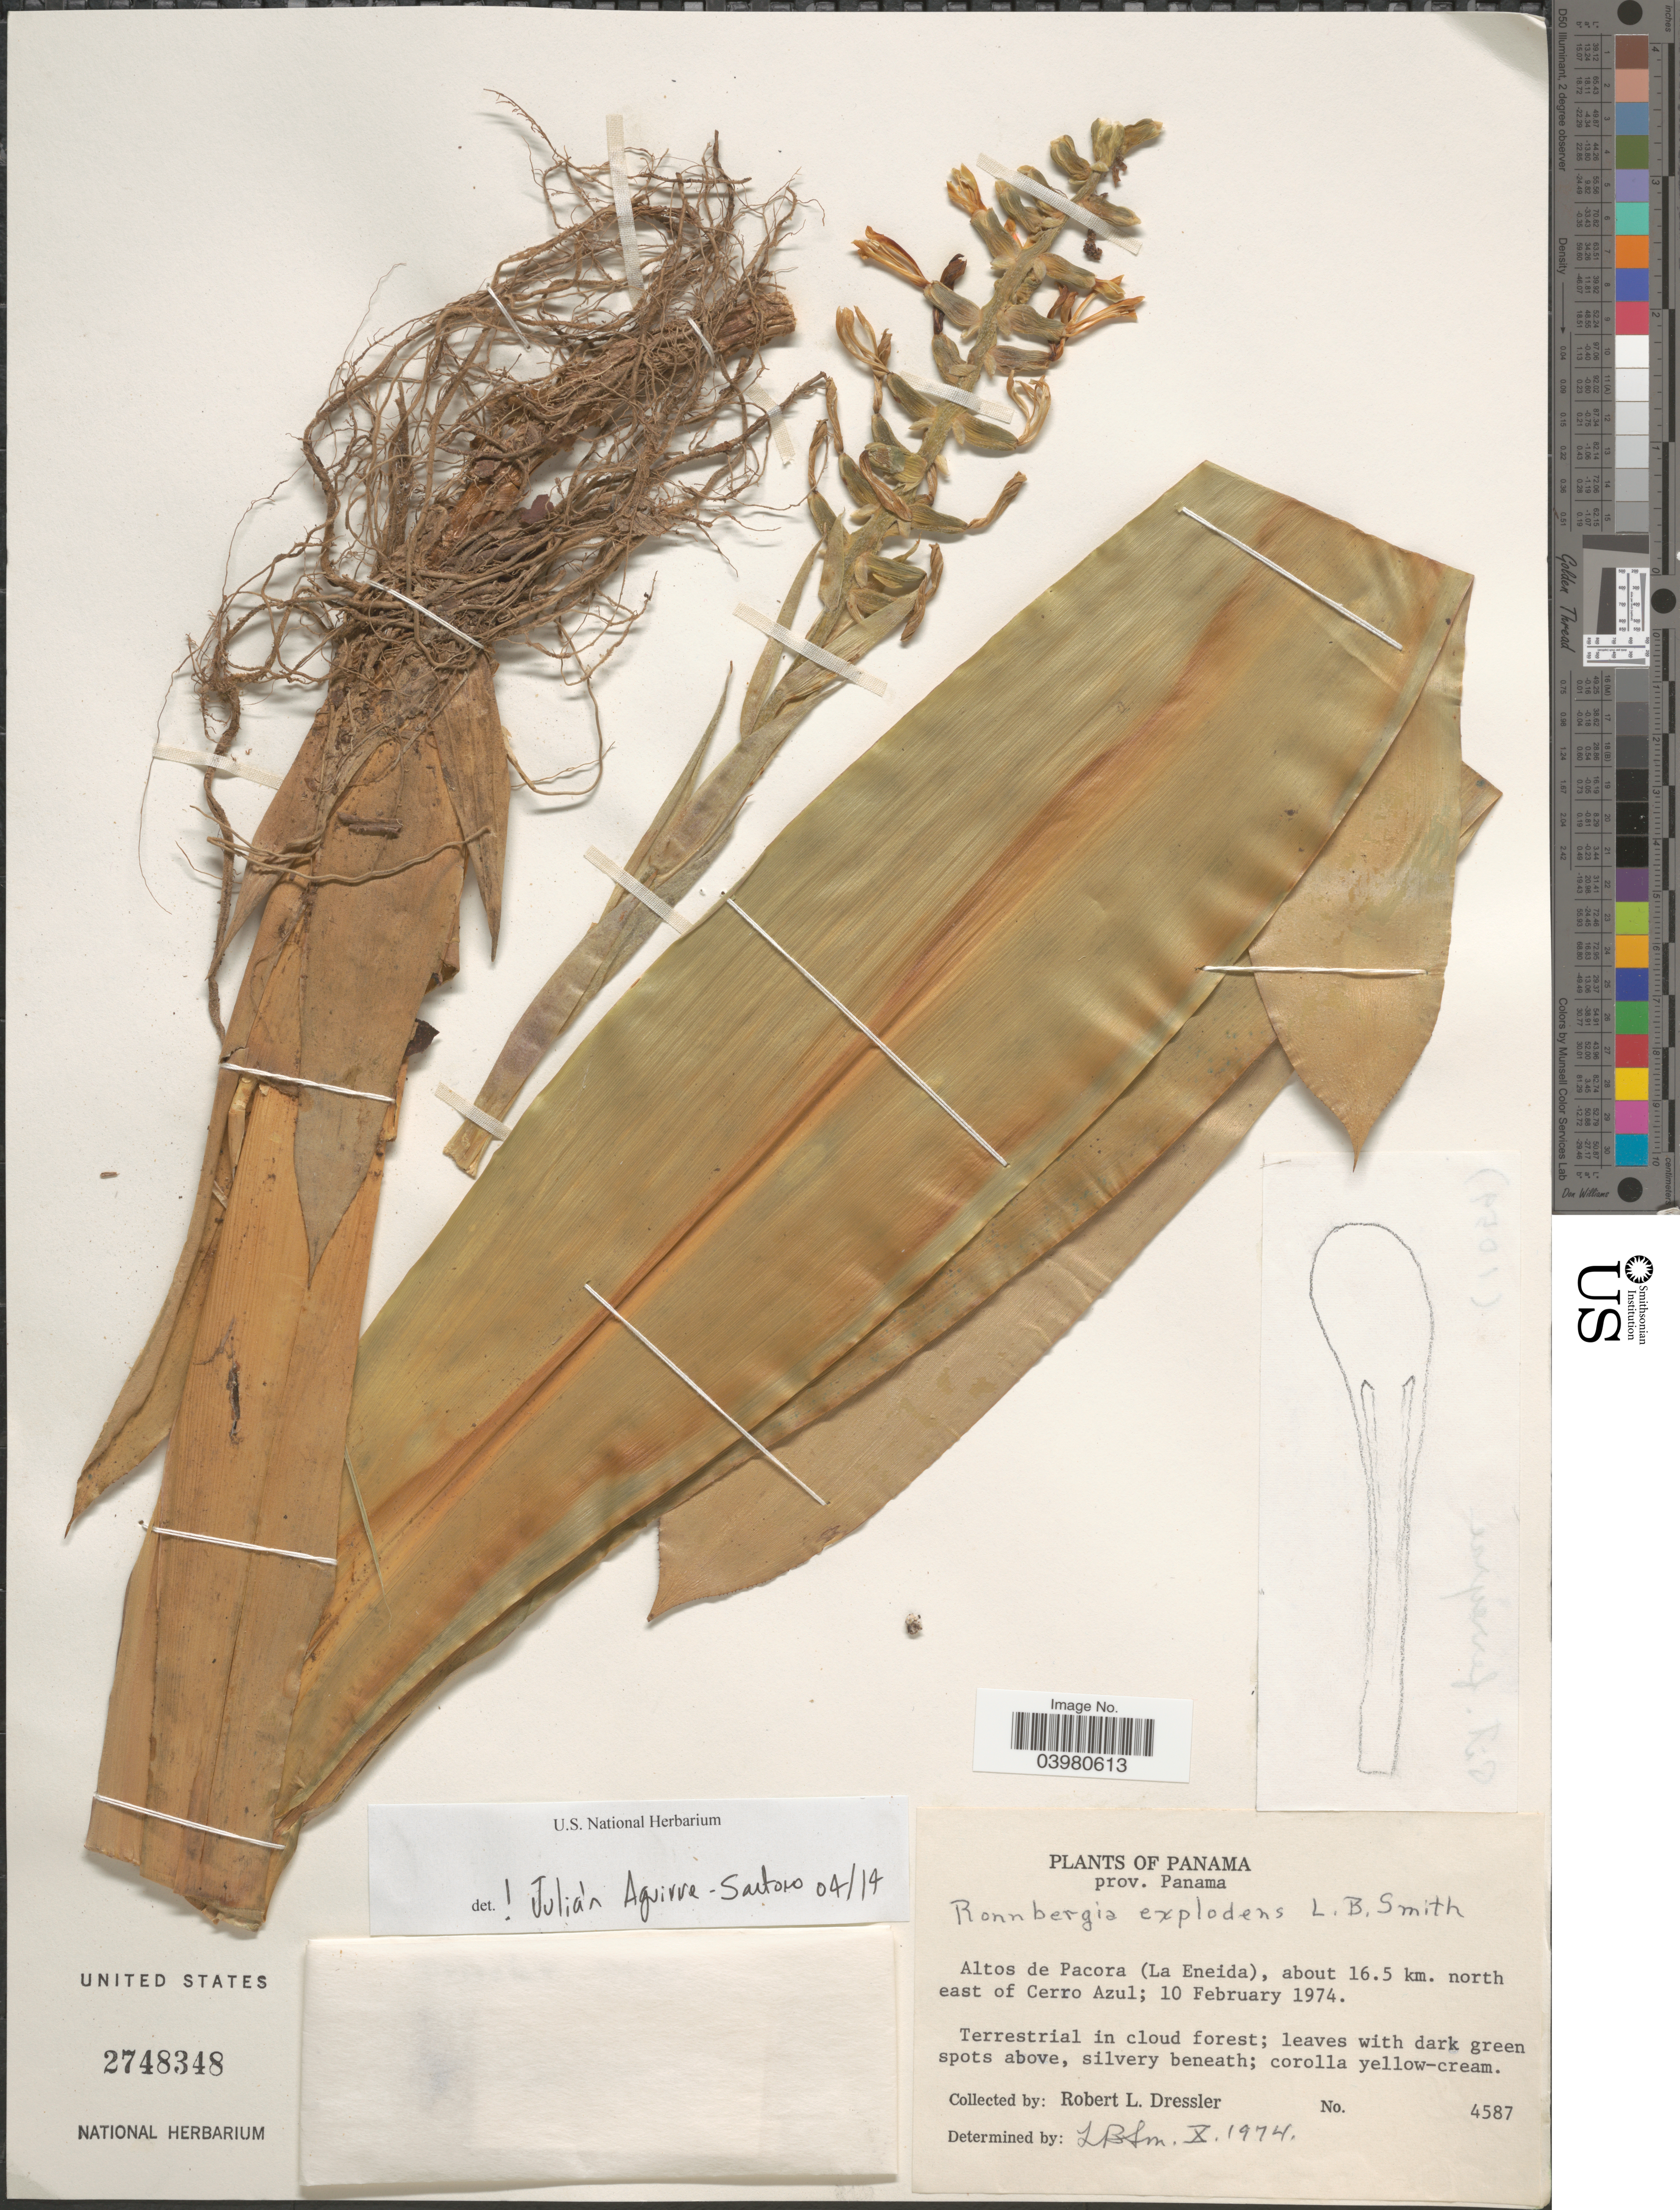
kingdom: Plantae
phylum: Tracheophyta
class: Liliopsida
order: Poales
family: Bromeliaceae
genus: Ronnbergia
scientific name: Ronnbergia explodens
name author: L.B. Sm.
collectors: R. Dressler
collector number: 4587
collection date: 1974-02-10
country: Panama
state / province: Panamá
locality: Altos de Pacora (La Eneida), about 16.5 km. north east of Cerro Azul.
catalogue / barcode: US 2748348